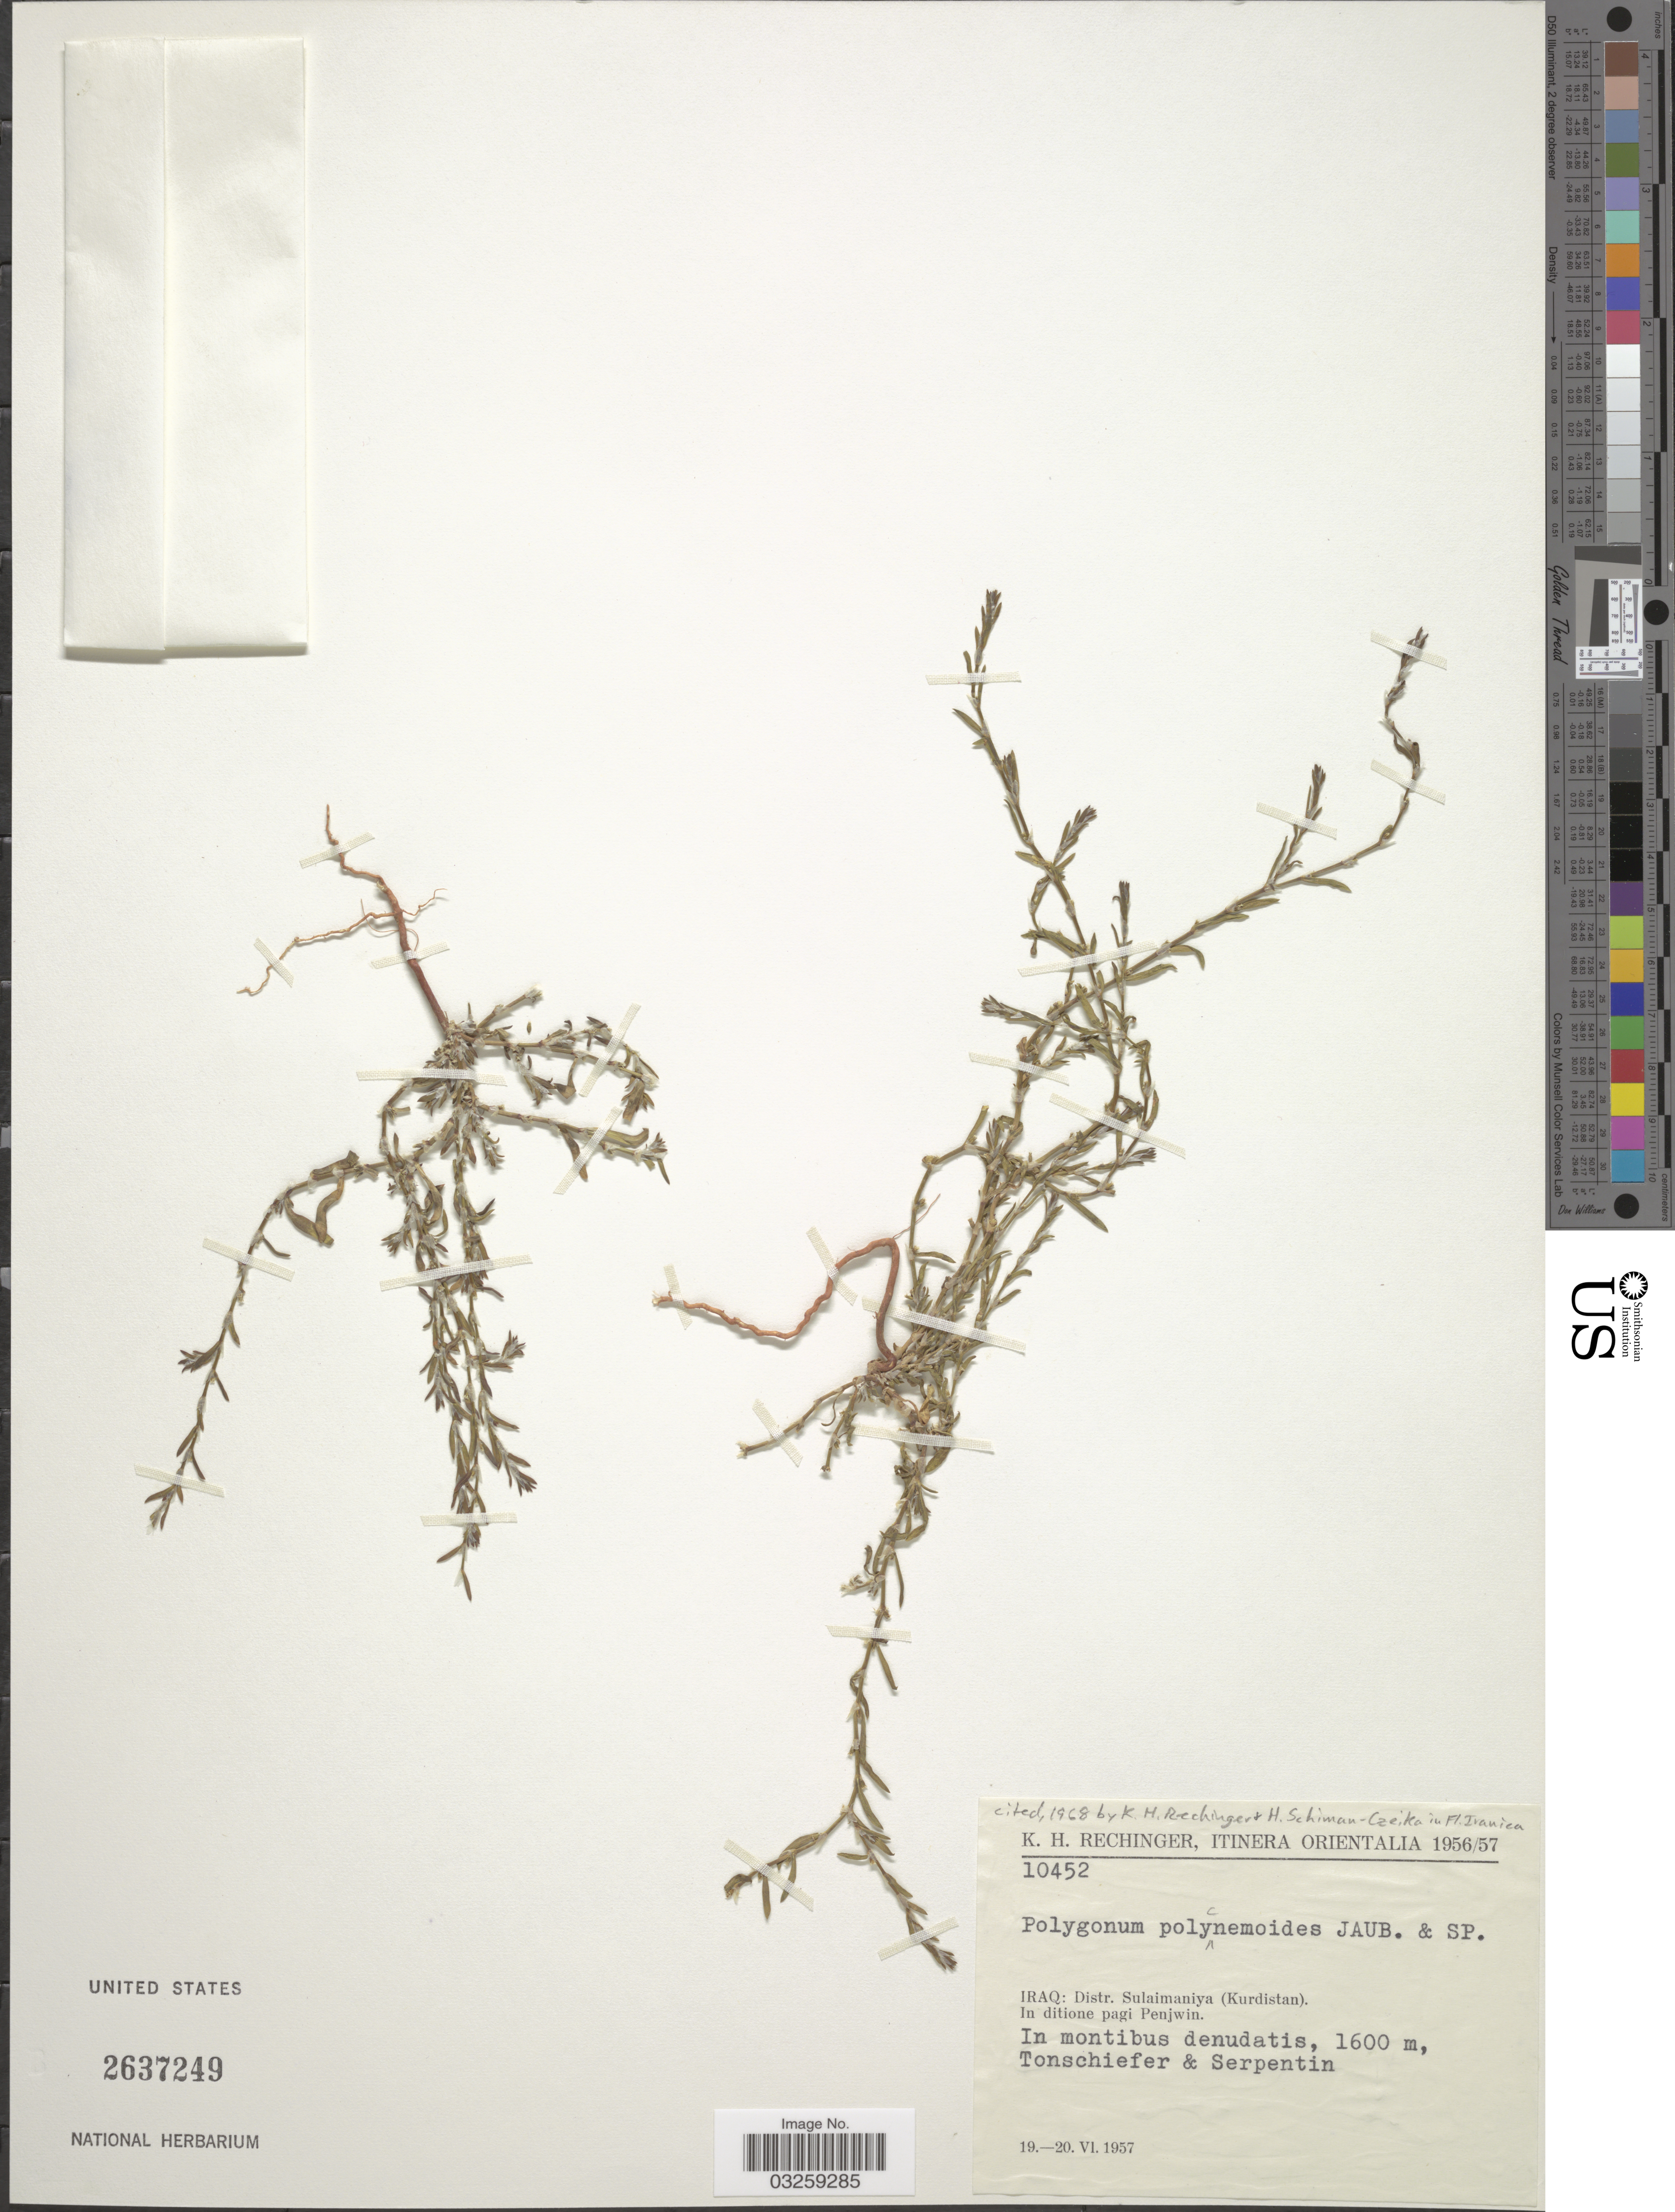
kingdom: Plantae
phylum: Tracheophyta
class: Magnoliopsida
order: Caryophyllales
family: Polygonaceae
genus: Polygonum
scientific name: Polygonum polycnemoides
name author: Jaub. & Spach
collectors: K. H. Rechinger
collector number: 10452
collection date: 1957-06-19/1957-06-20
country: Iran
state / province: Kurdistan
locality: Itinera Orientalia. Distr. Sulaimaniya. In ditione pagi Penjwin.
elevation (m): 1600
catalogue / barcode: US 2637249